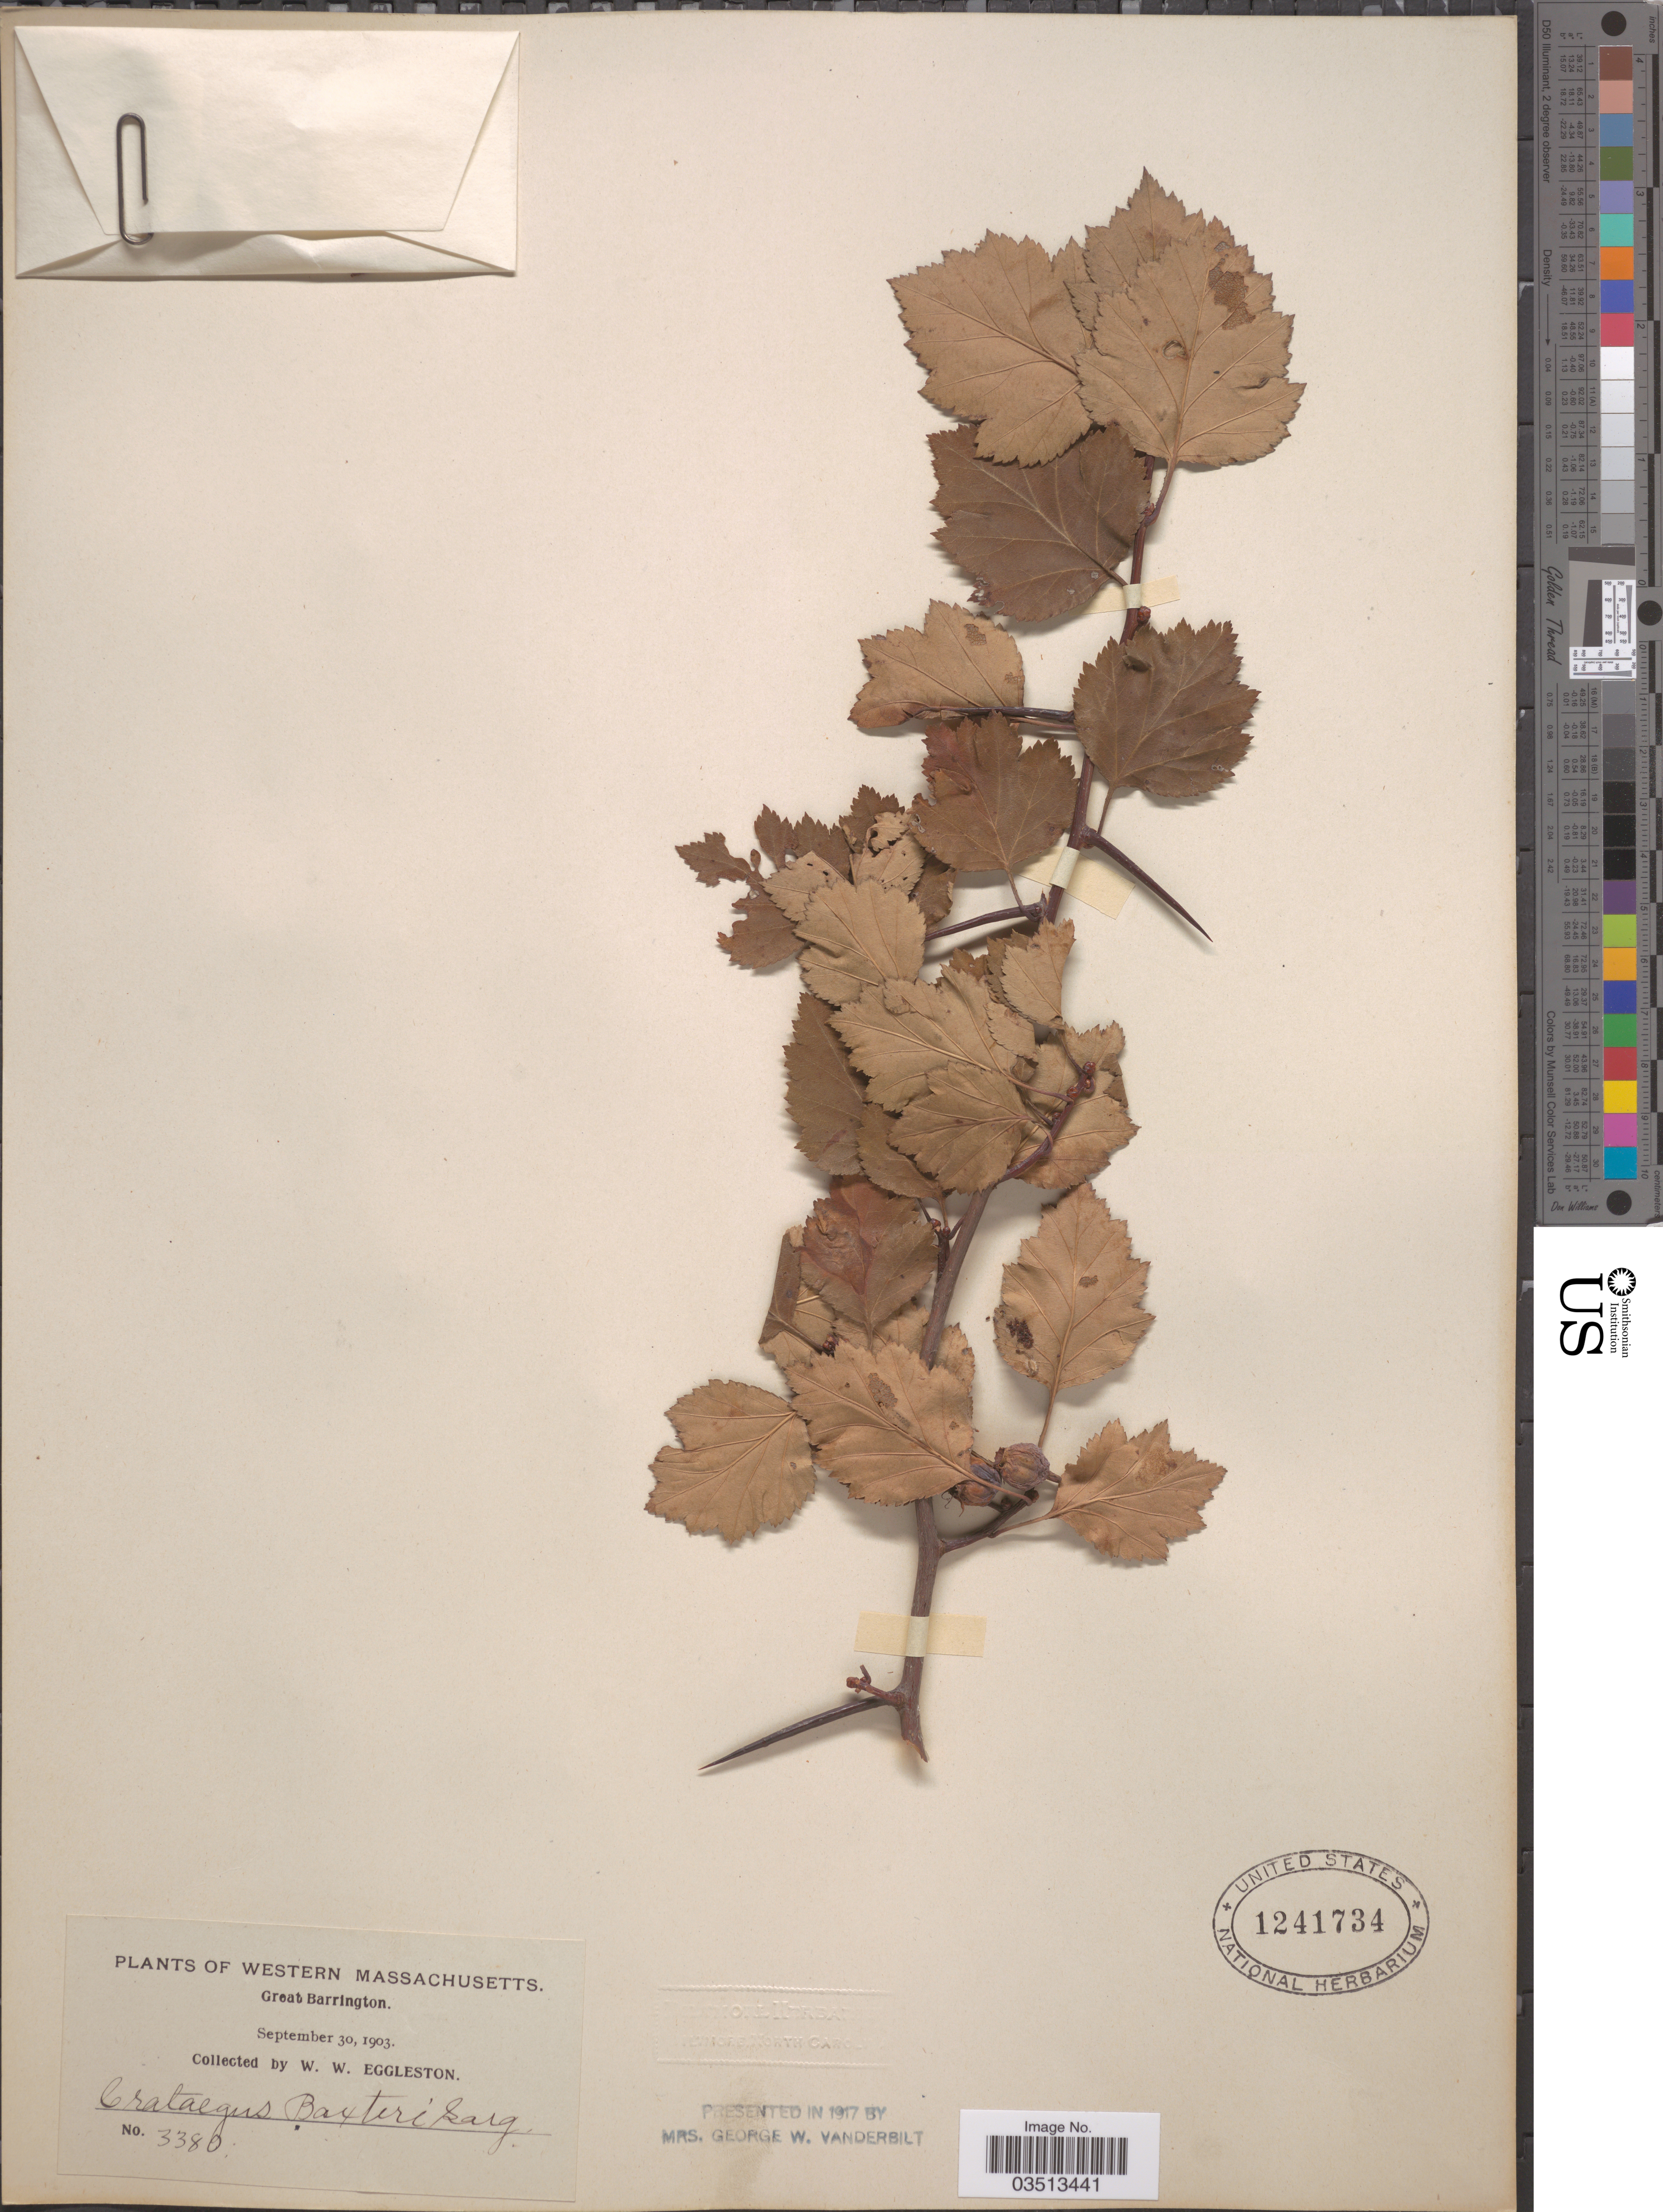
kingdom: Plantae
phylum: Tracheophyta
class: Magnoliopsida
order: Rosales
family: Rosaceae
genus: Crataegus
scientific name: Crataegus baxteri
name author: Sarg.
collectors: W. W. Eggleston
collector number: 3380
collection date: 1903-09-30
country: United States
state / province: Massachusetts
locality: Western Massachusetts. Great Barrington.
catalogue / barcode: US 1241734